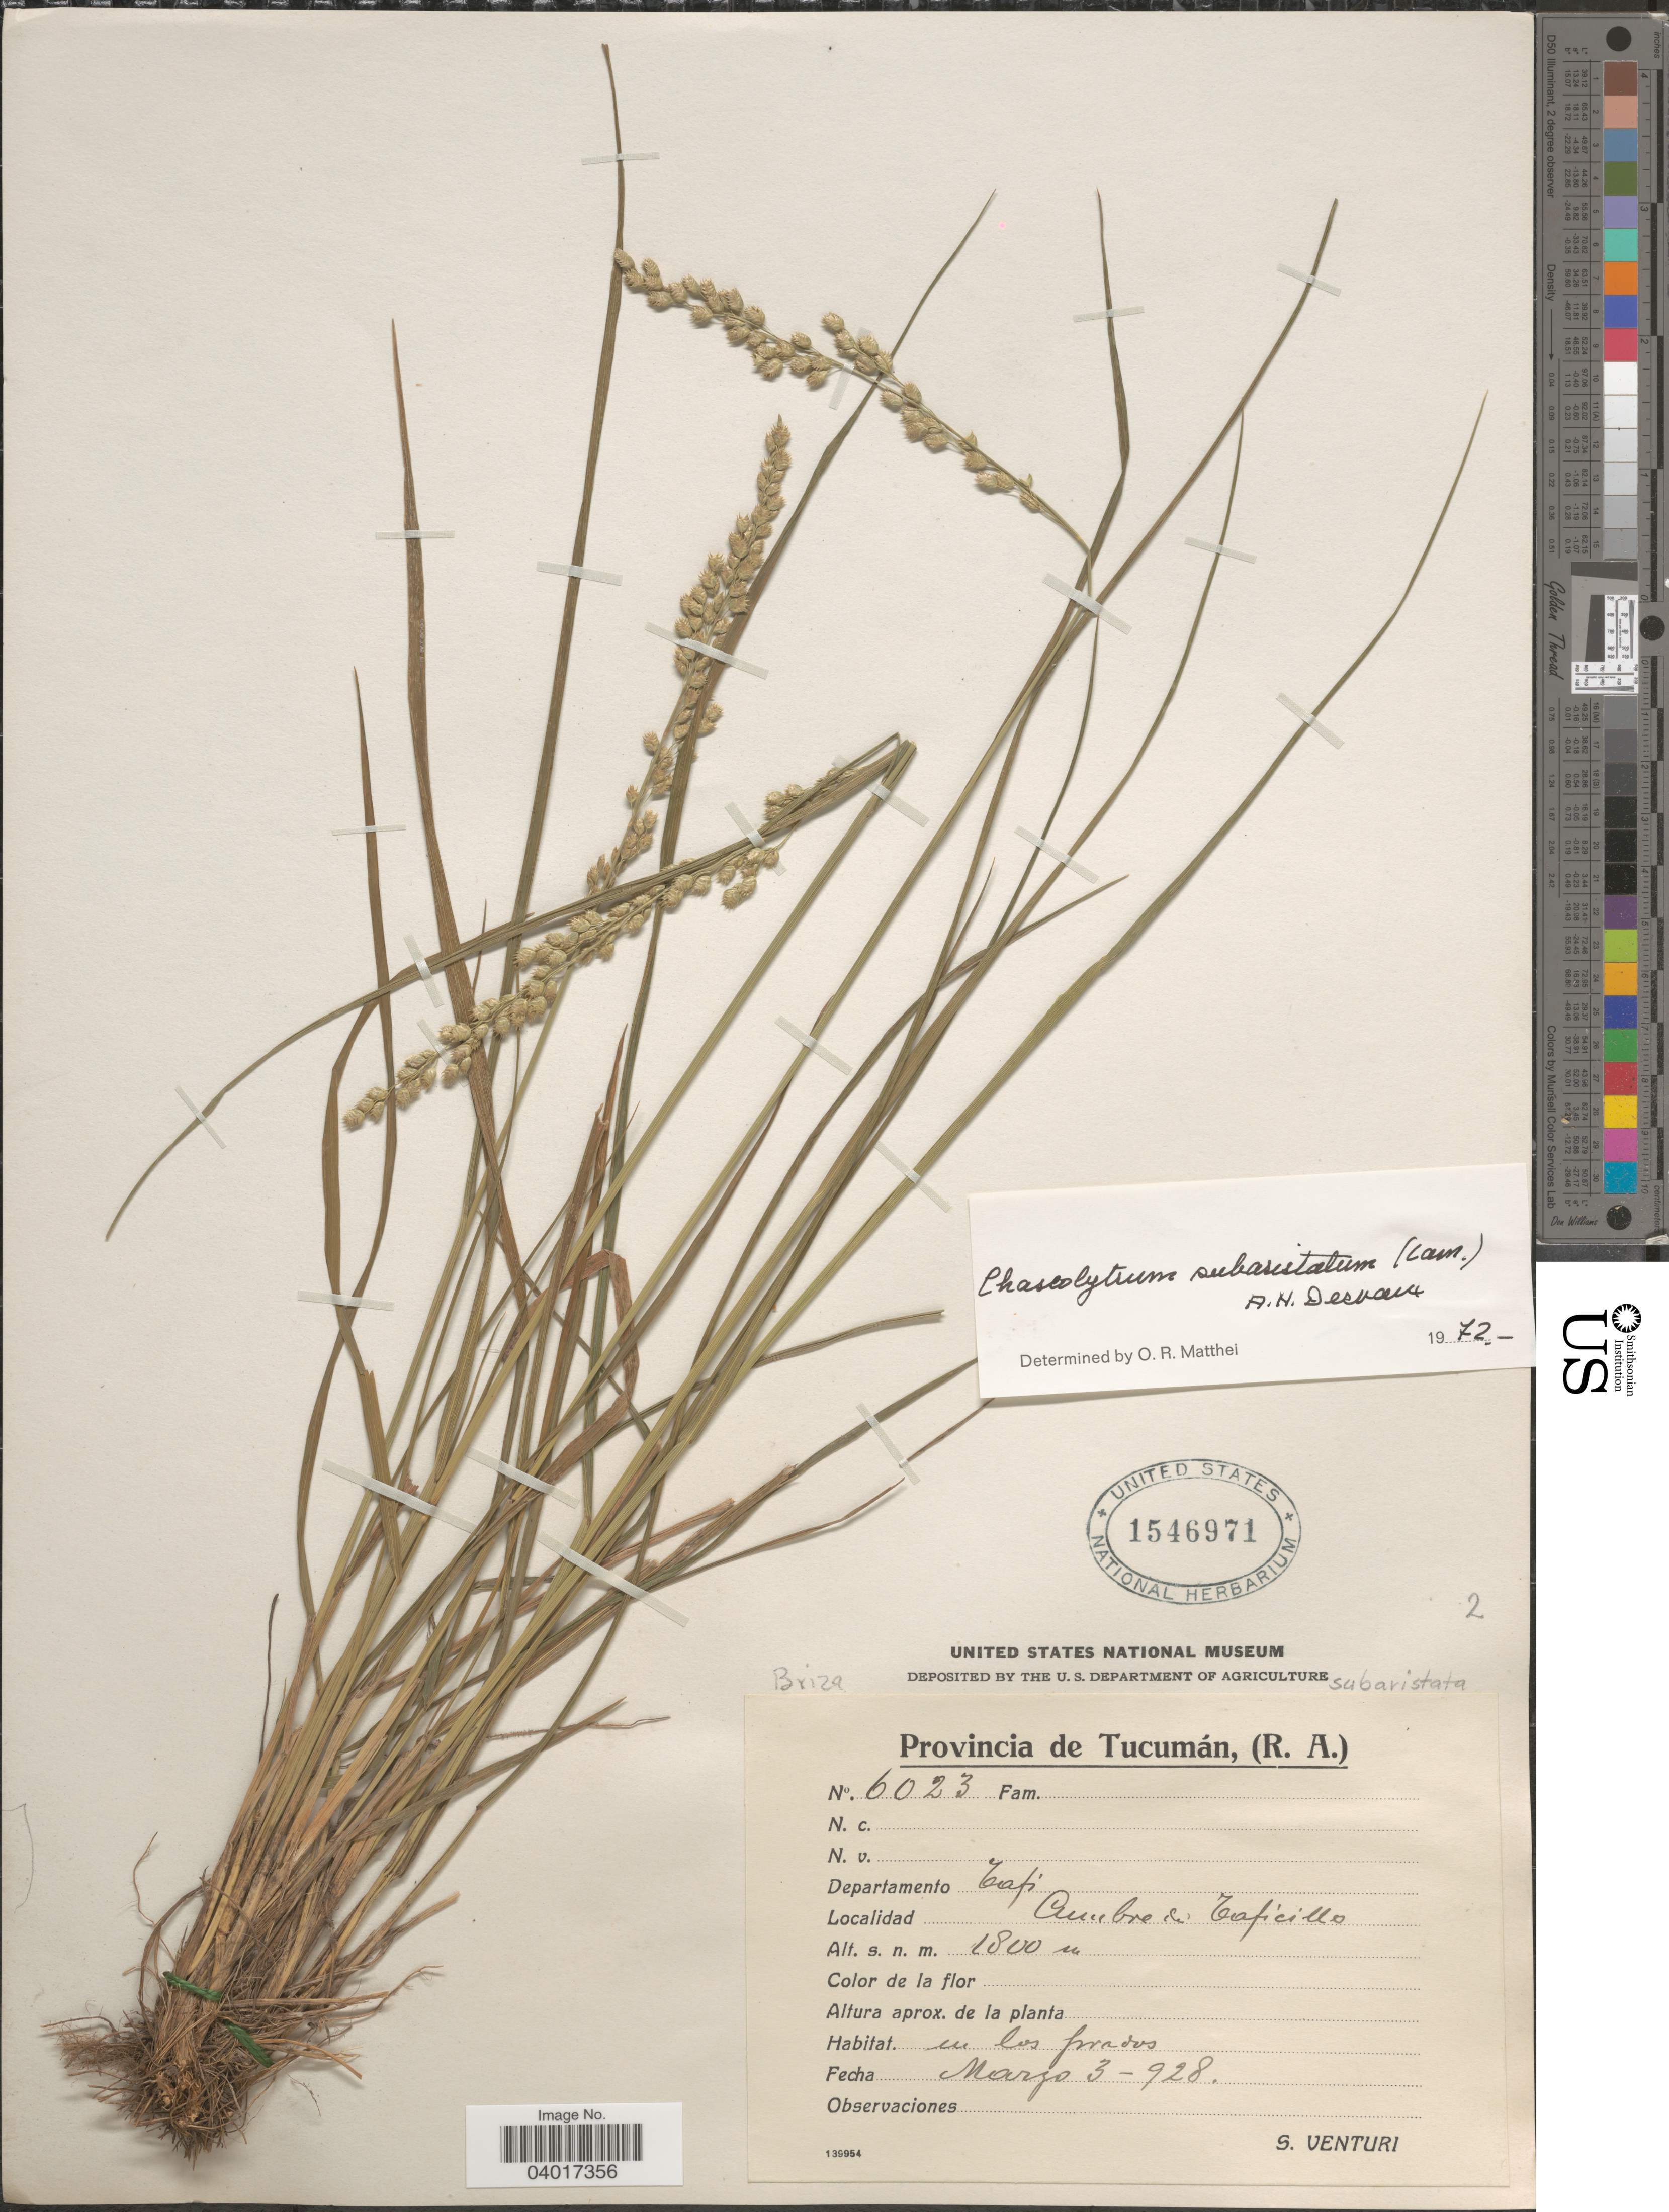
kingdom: Plantae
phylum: Tracheophyta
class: Liliopsida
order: Poales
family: Poaceae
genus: Chascolytrum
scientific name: Chascolytrum subaristatum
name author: (Lam.) Desv.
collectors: S. Venturi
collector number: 6023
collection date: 1928-03-03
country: Argentina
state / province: Tucuman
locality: Departamento Tafi. Cumbre de Taficillo.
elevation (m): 1800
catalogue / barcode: US 1546971